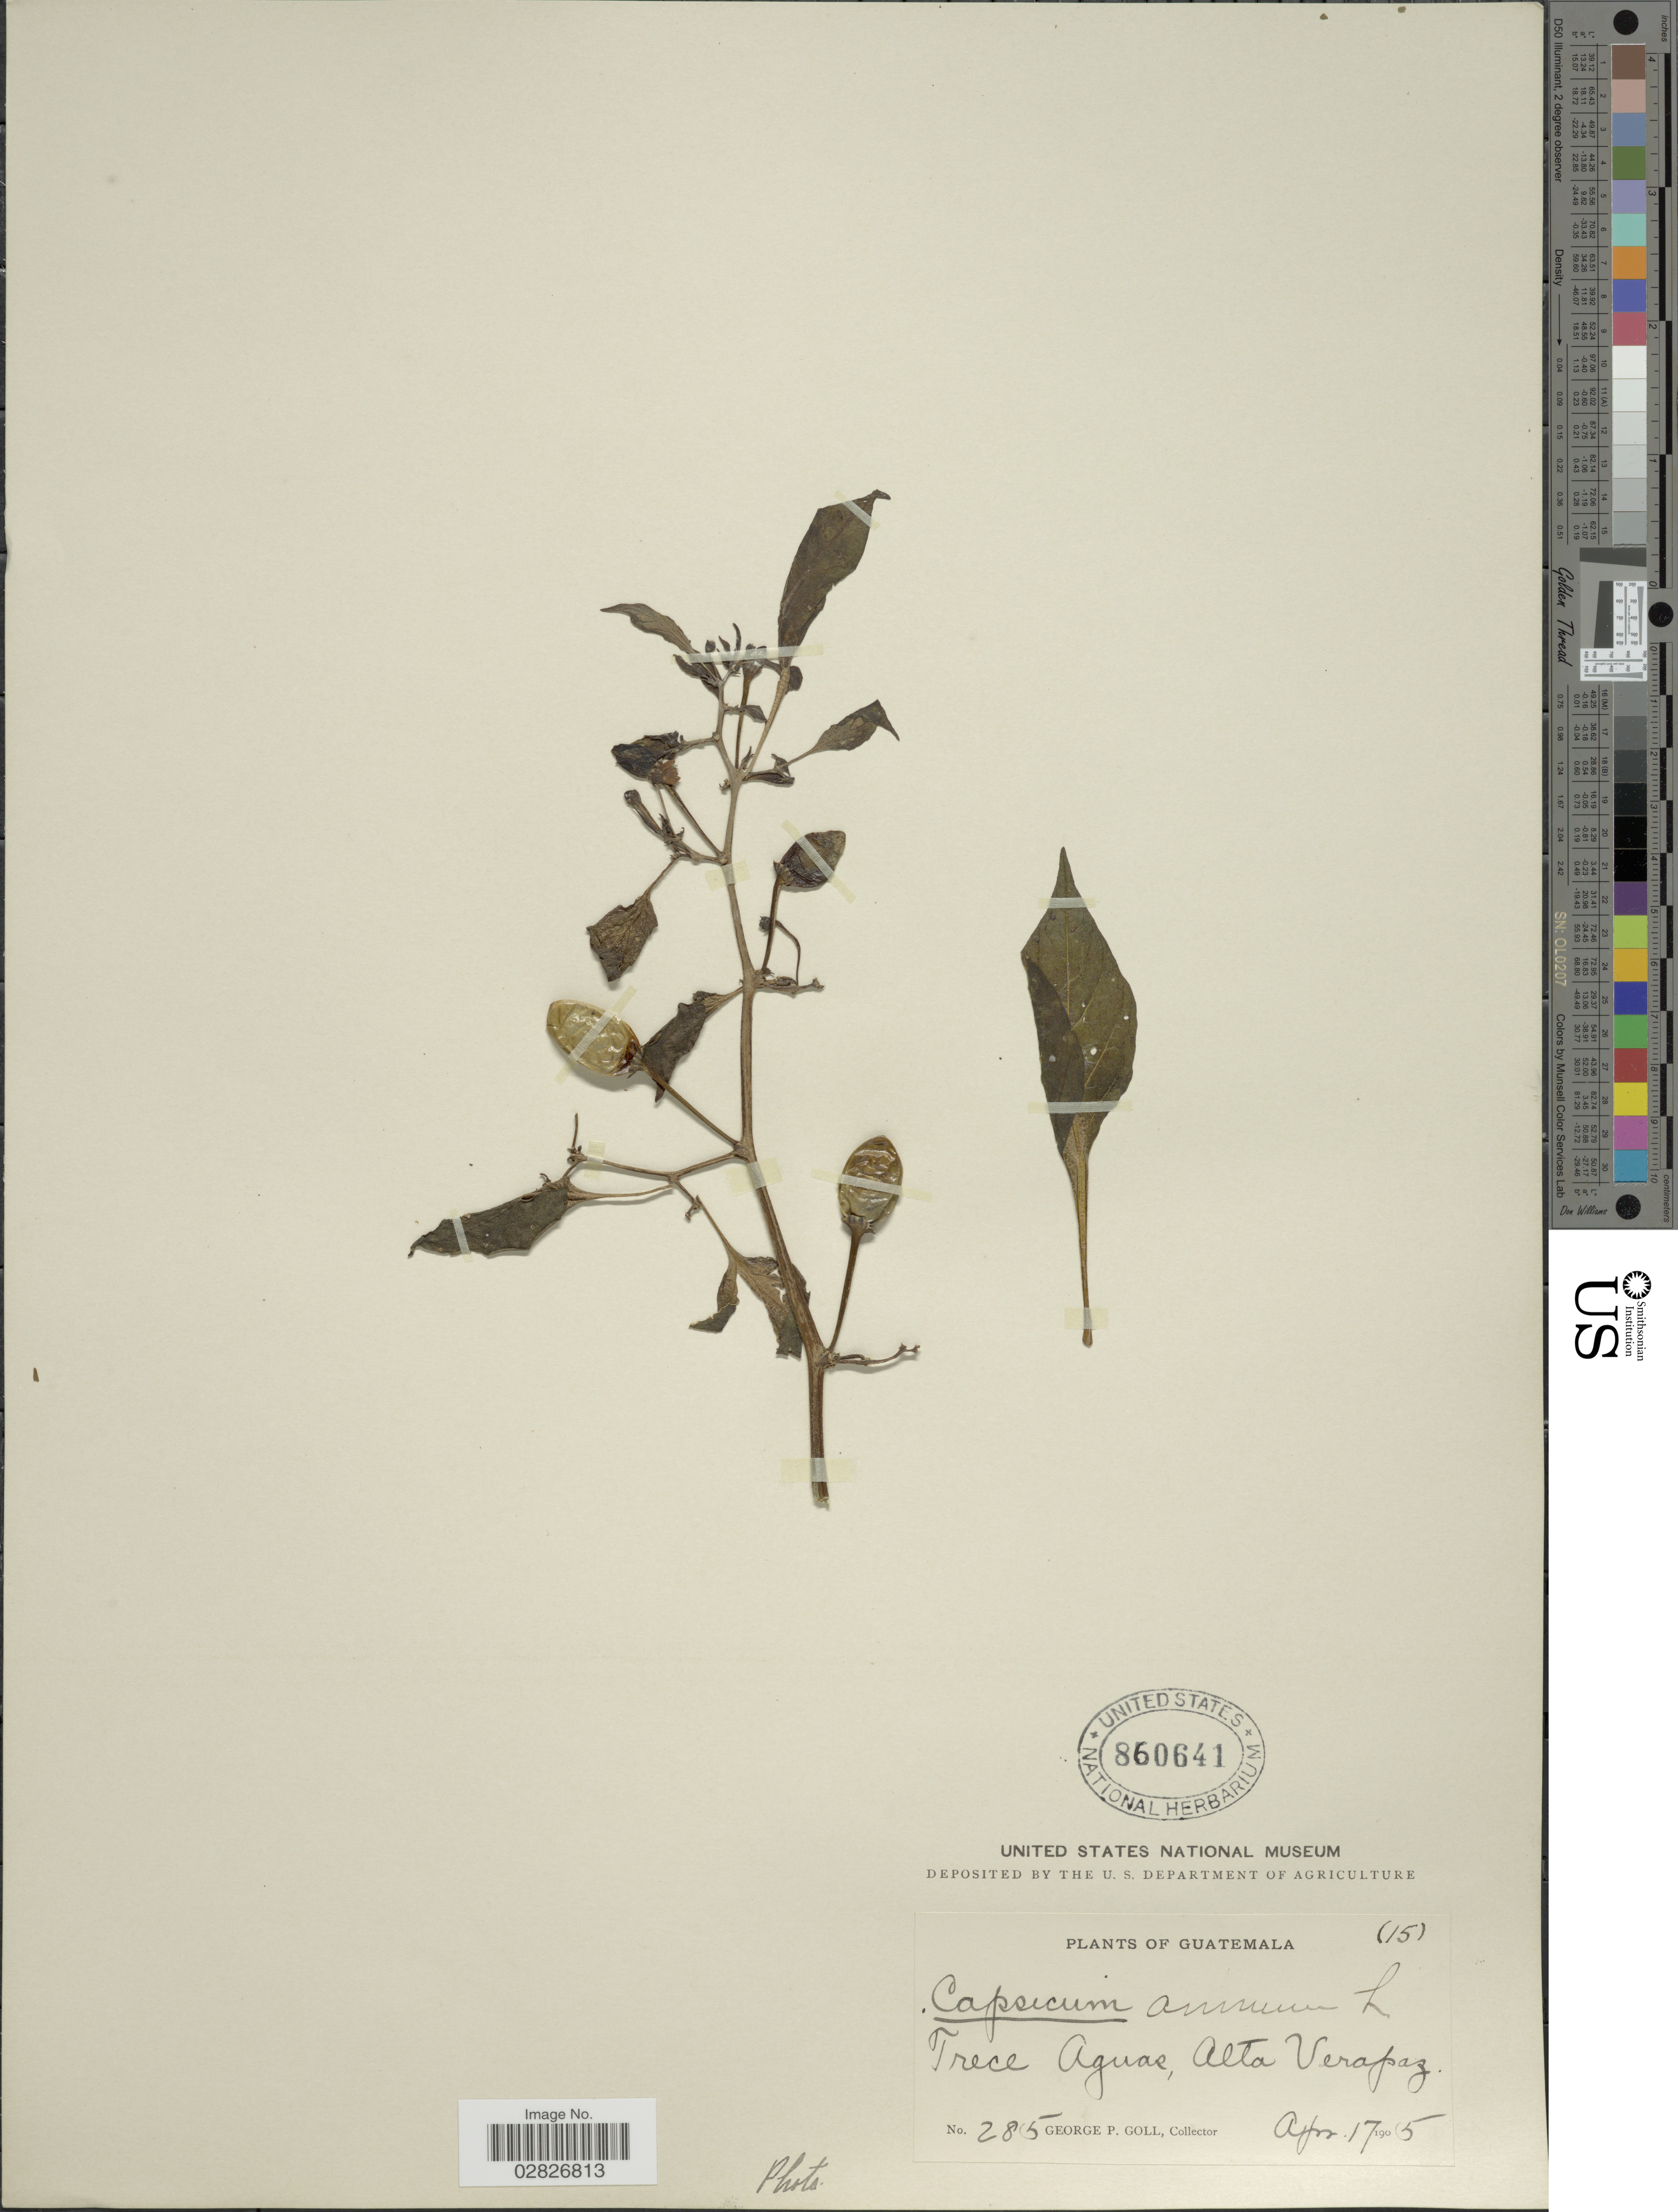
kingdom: Plantae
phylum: Tracheophyta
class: Magnoliopsida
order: Solanales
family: Solanaceae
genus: Capsicum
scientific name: Capsicum annuum 'Habanero'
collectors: G. P. Goll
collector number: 285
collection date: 1905-04-17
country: Guatemala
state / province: Alta Verapaz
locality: Trece Aguas.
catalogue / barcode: US 860641